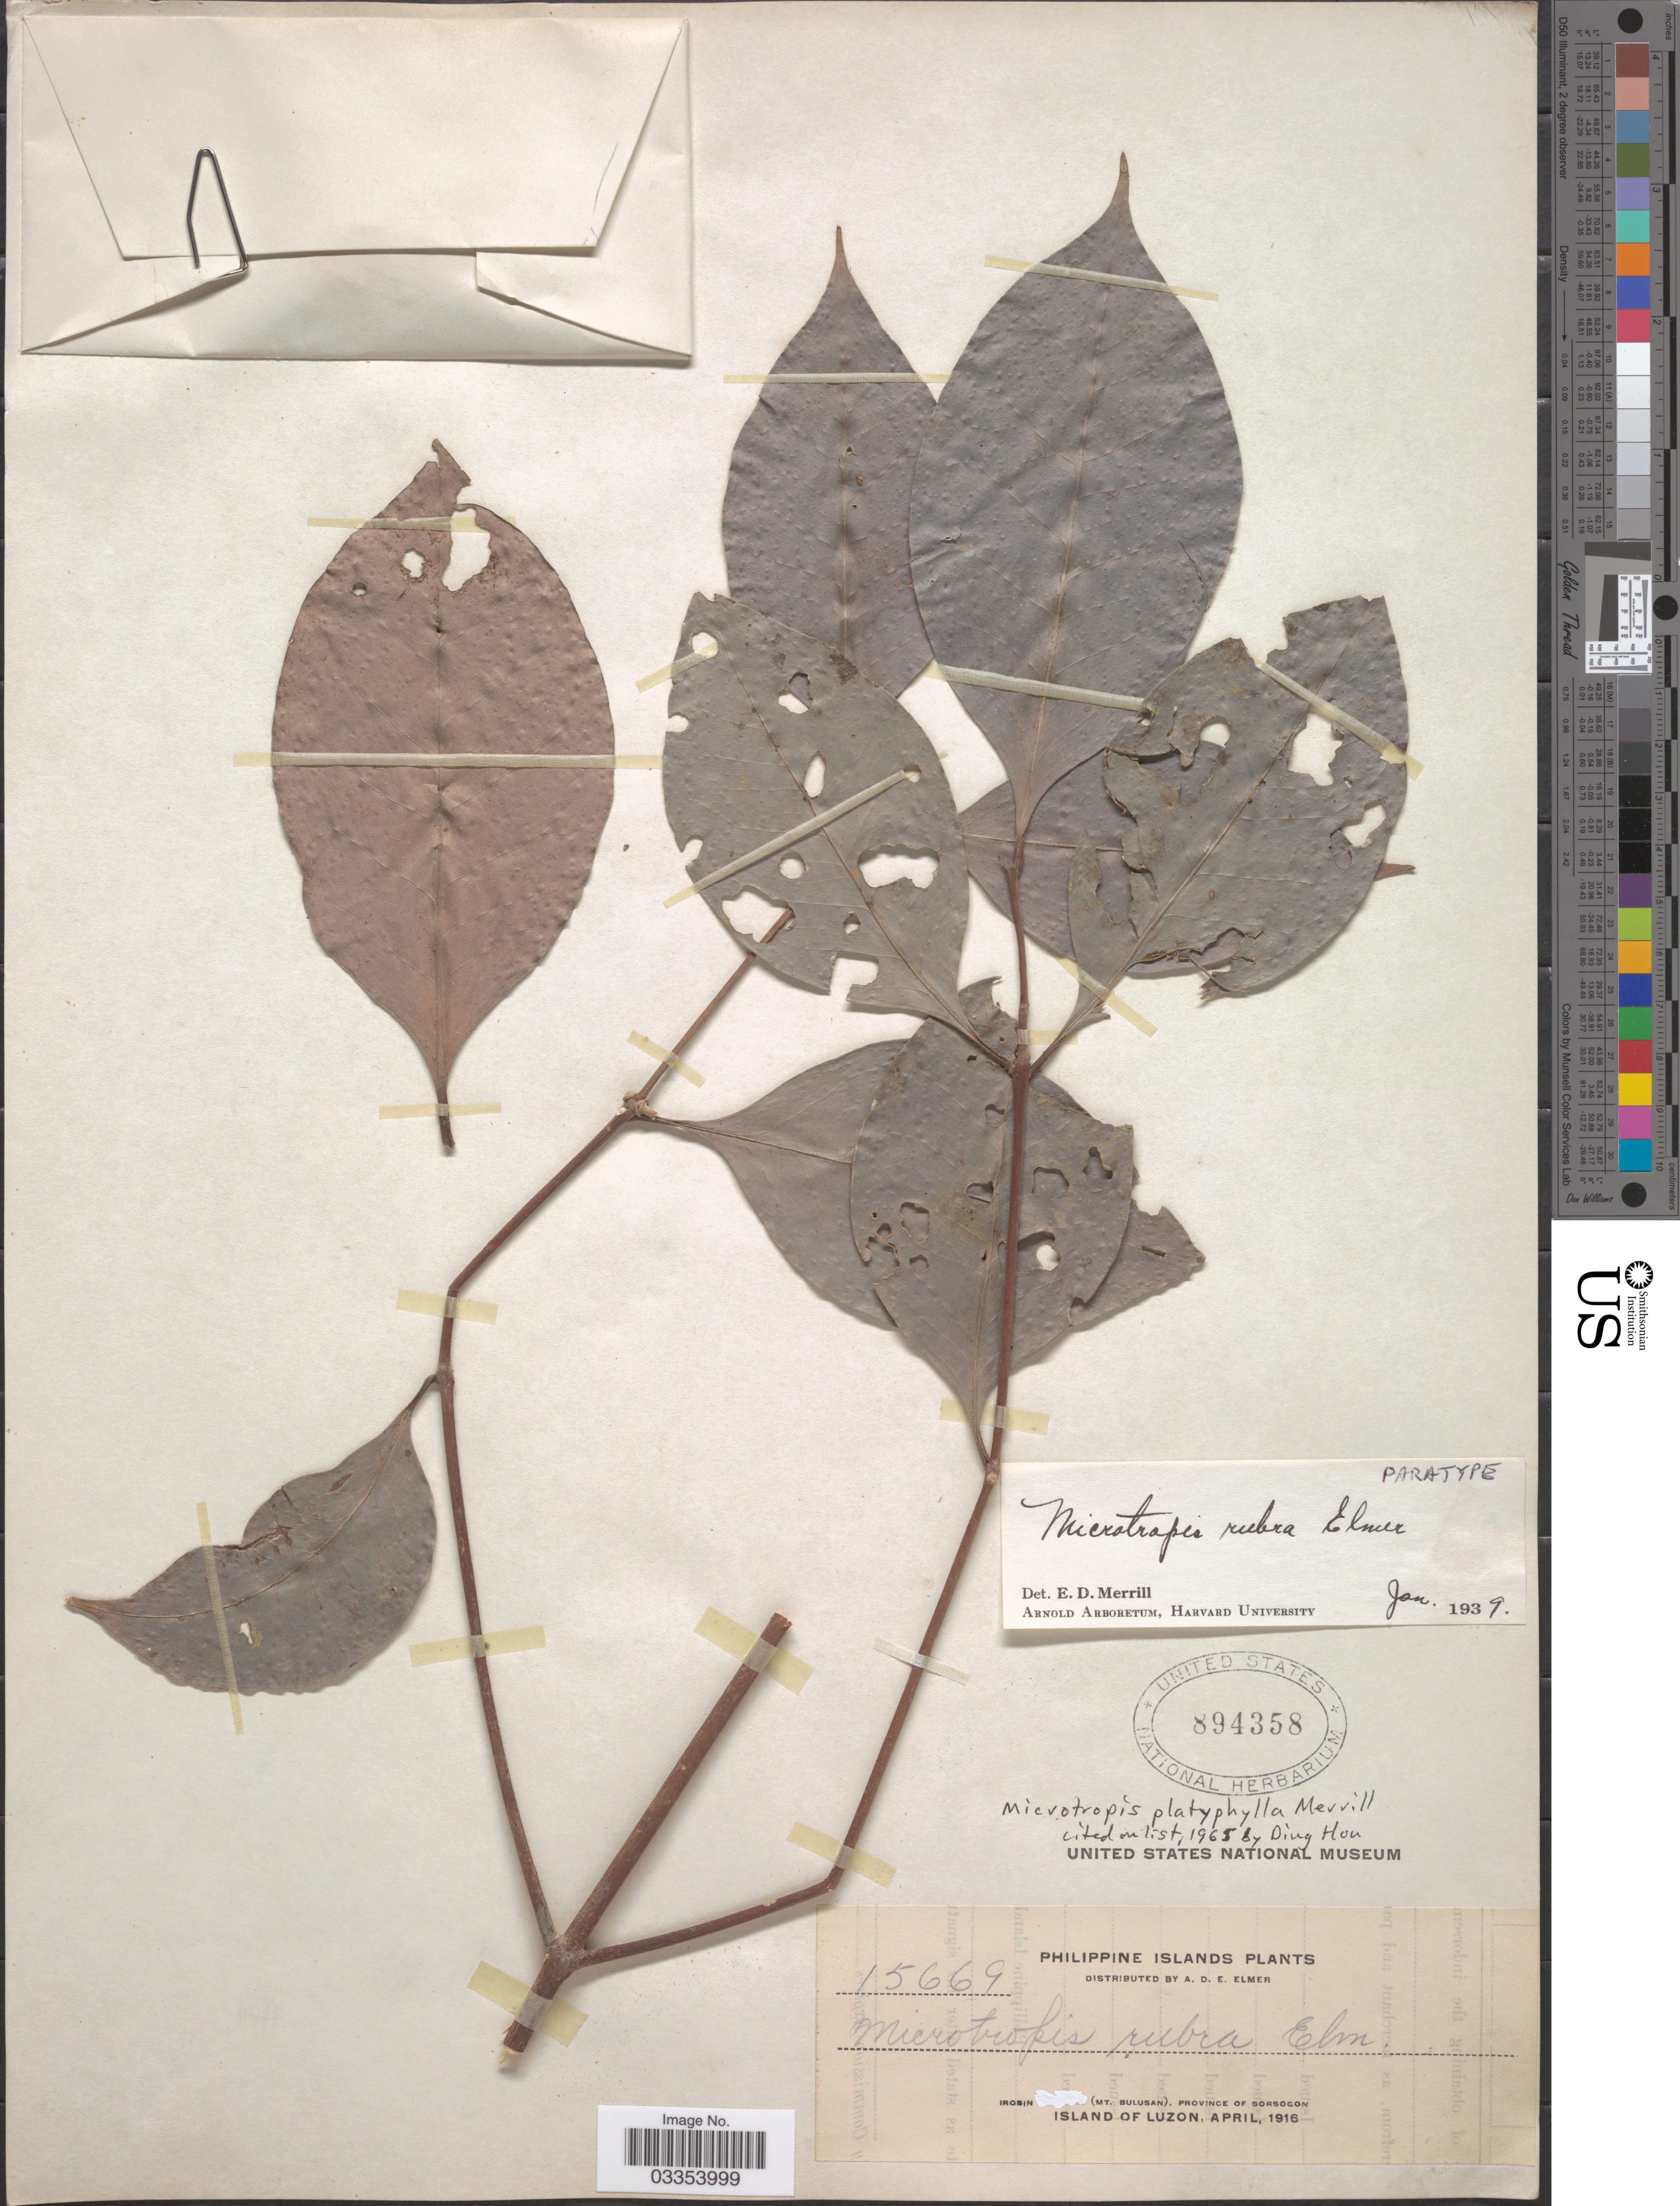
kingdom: Plantae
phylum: Tracheophyta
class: Magnoliopsida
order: Celastrales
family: Celastraceae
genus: Microtropis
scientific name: Microtropis platyphylla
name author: Merr.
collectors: A. D. E. Elmer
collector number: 15669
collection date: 1916-04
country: Philippines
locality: Irosin (Mt. Bulusan), Province of Sorsogon. Island of Luzon.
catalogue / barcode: US 894358